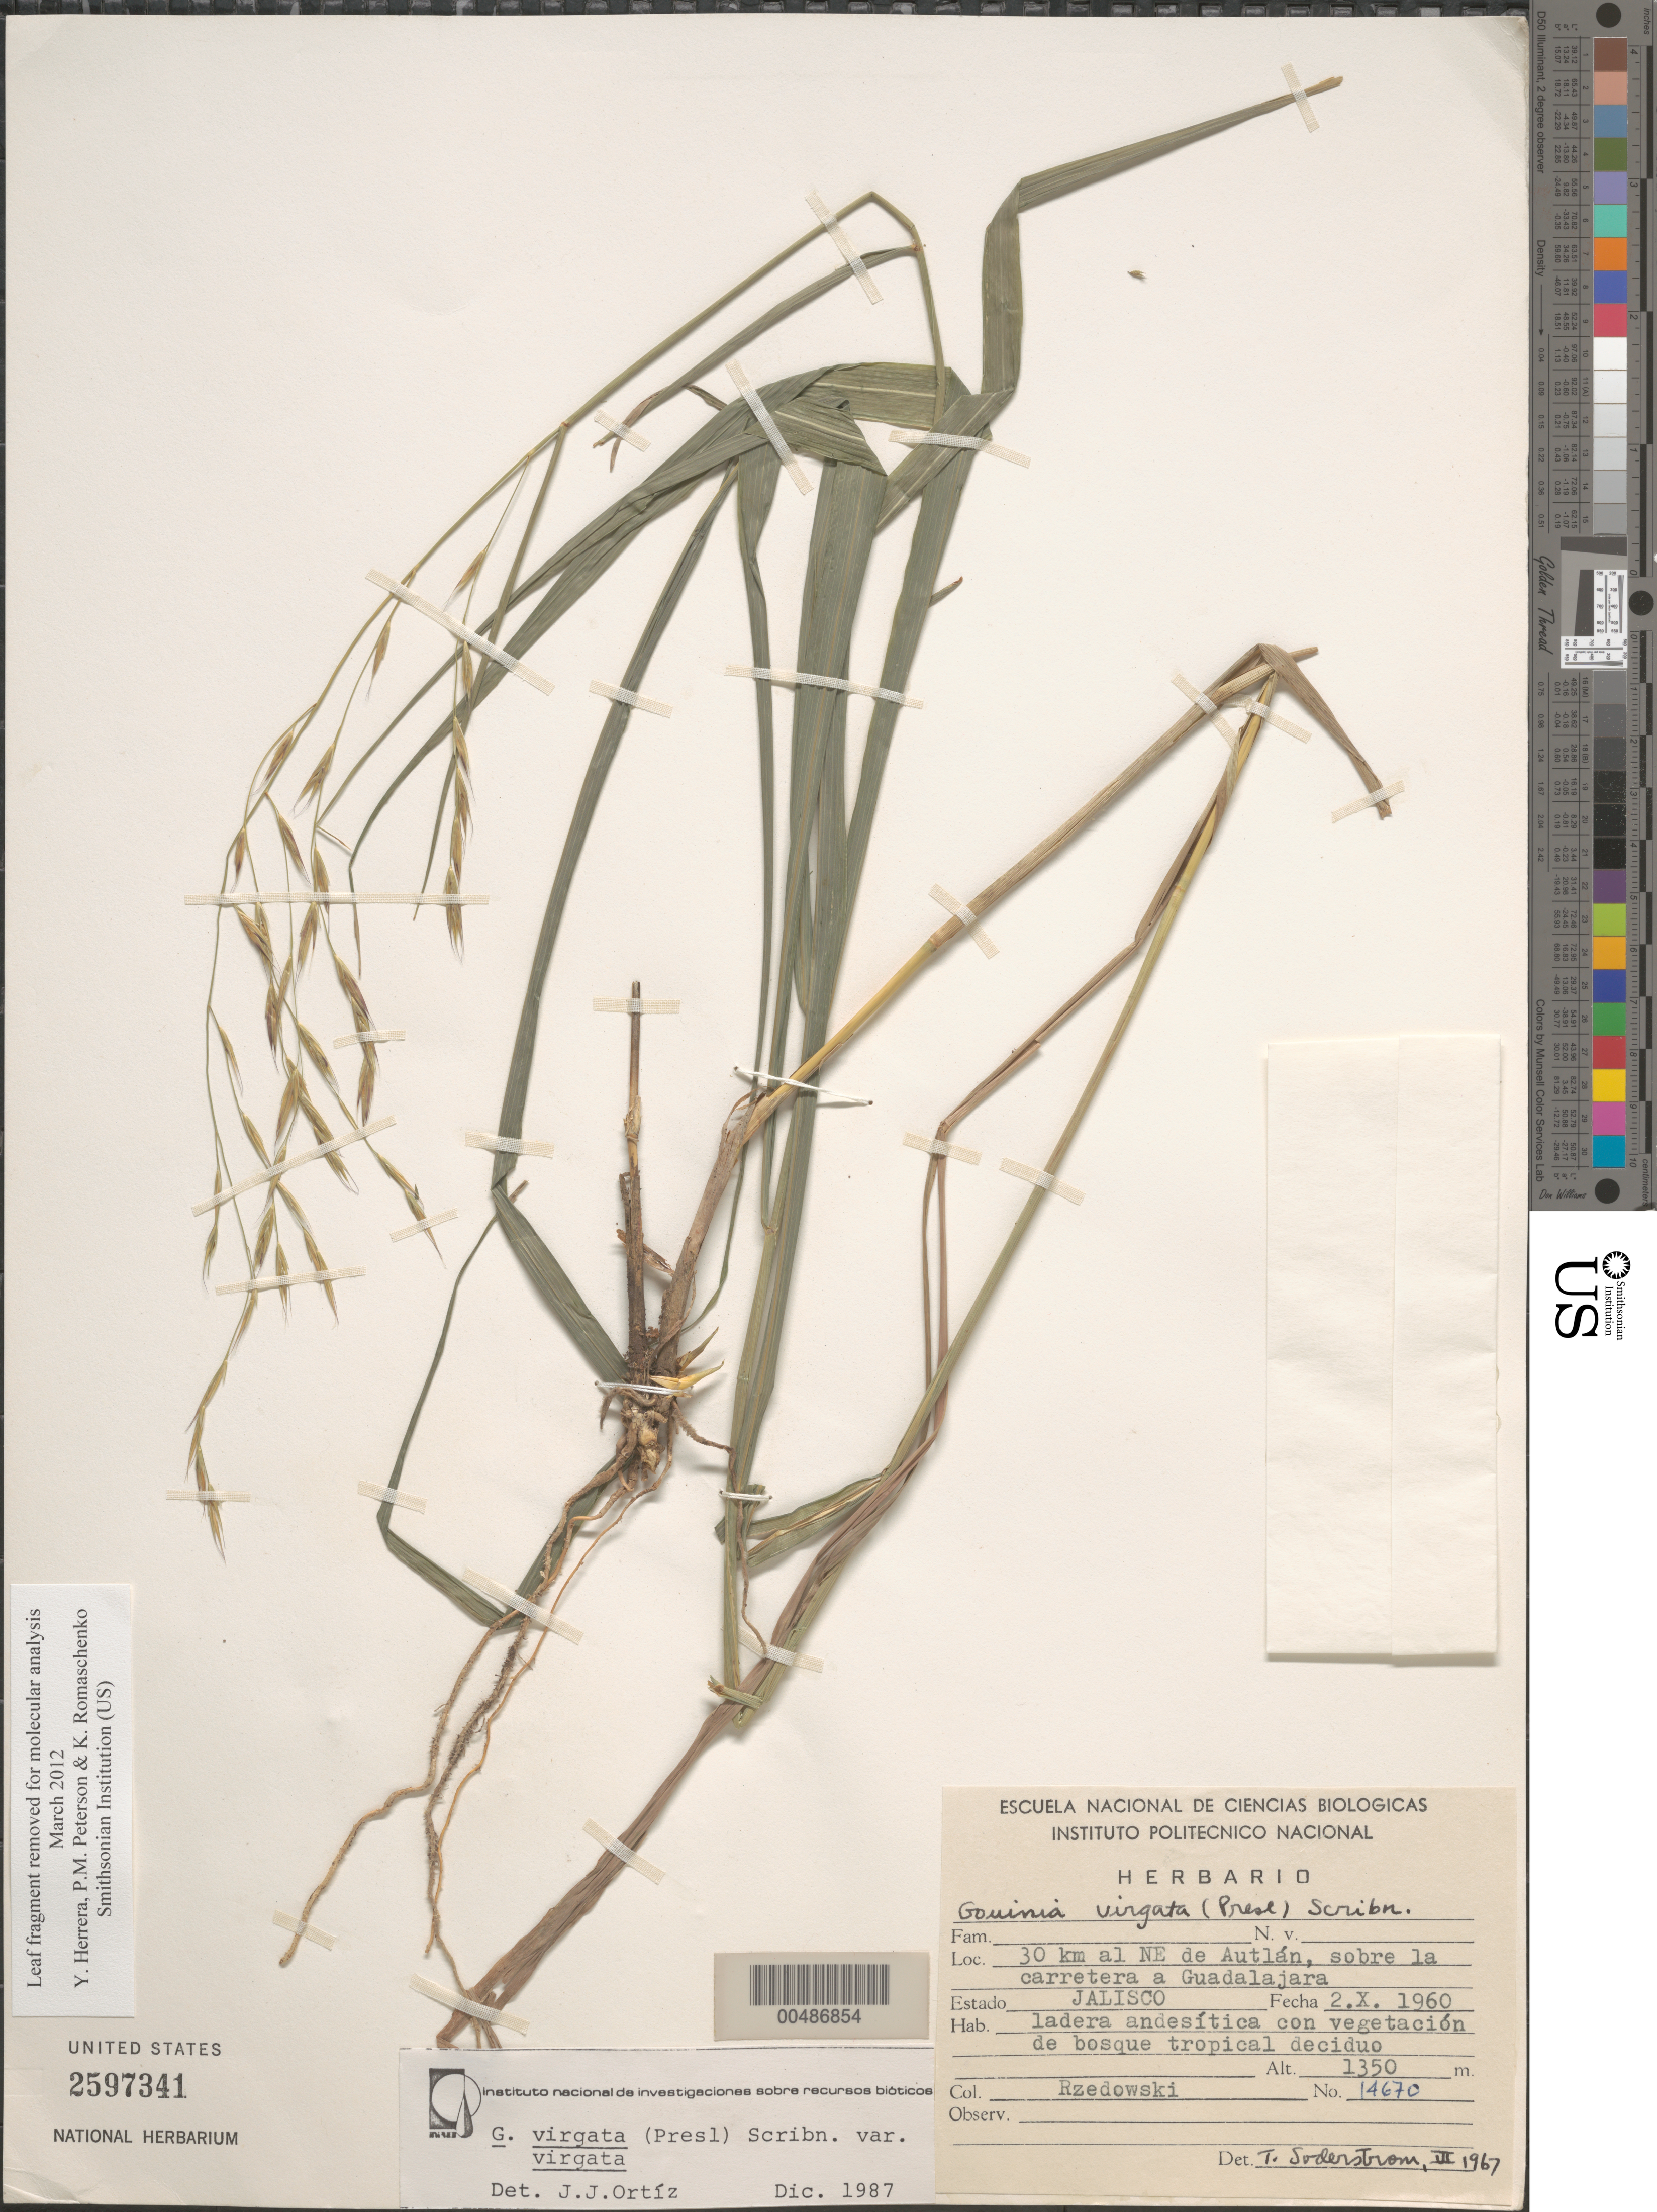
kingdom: Plantae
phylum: Tracheophyta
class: Liliopsida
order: Poales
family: Poaceae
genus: Gouinia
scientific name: Gouinia virgata var. virgata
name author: (J. Presl) Scribn.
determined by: Ort¡z, J. J.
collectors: J. Rzedowski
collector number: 14670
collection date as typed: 2 Oct 1960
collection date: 1960-10-02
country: Mexico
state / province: Jalisco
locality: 30 km al NE de Autlán, sobre la carretera a Guadalajara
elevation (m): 1350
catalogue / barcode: US 2597341